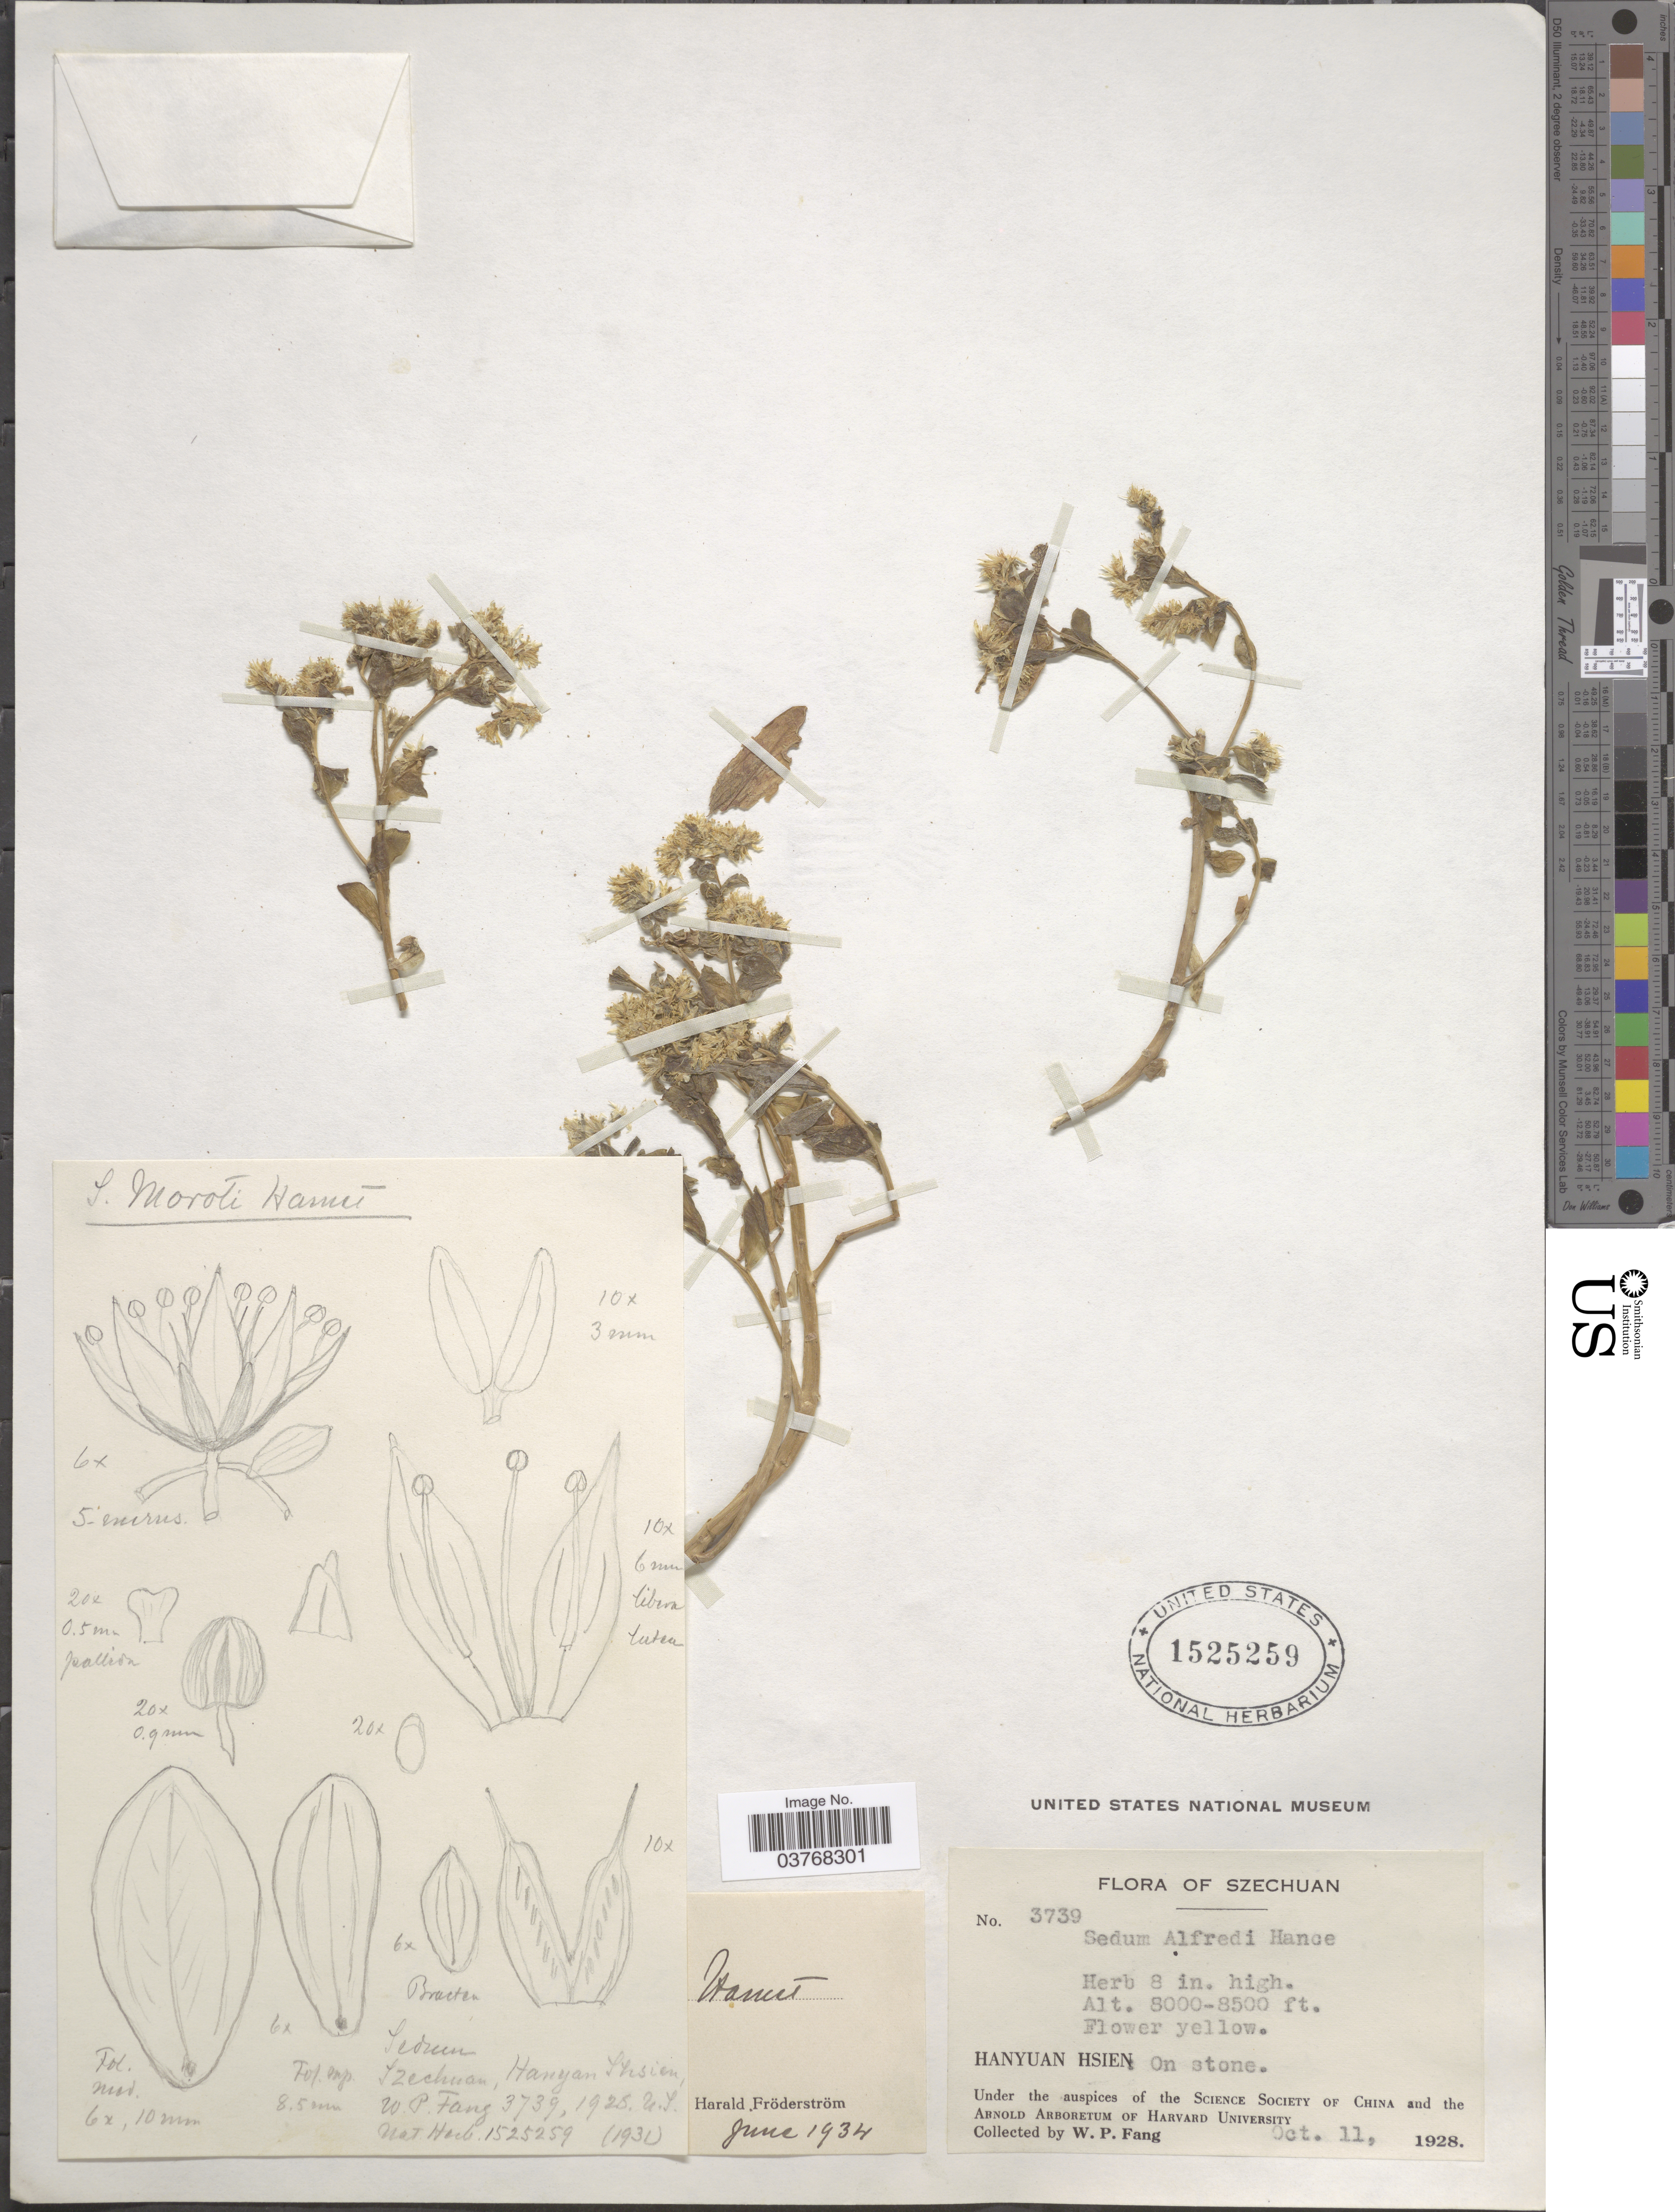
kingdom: Plantae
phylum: Tracheophyta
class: Magnoliopsida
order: Saxifragales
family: Crassulaceae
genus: Sedum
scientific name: Sedum morotii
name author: Raym.-Hamet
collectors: W. P. Fang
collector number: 3739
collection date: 1928-10-11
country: China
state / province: Sichuan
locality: Szechuan, Hanyuan Hsien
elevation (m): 2438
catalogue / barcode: US 1525259